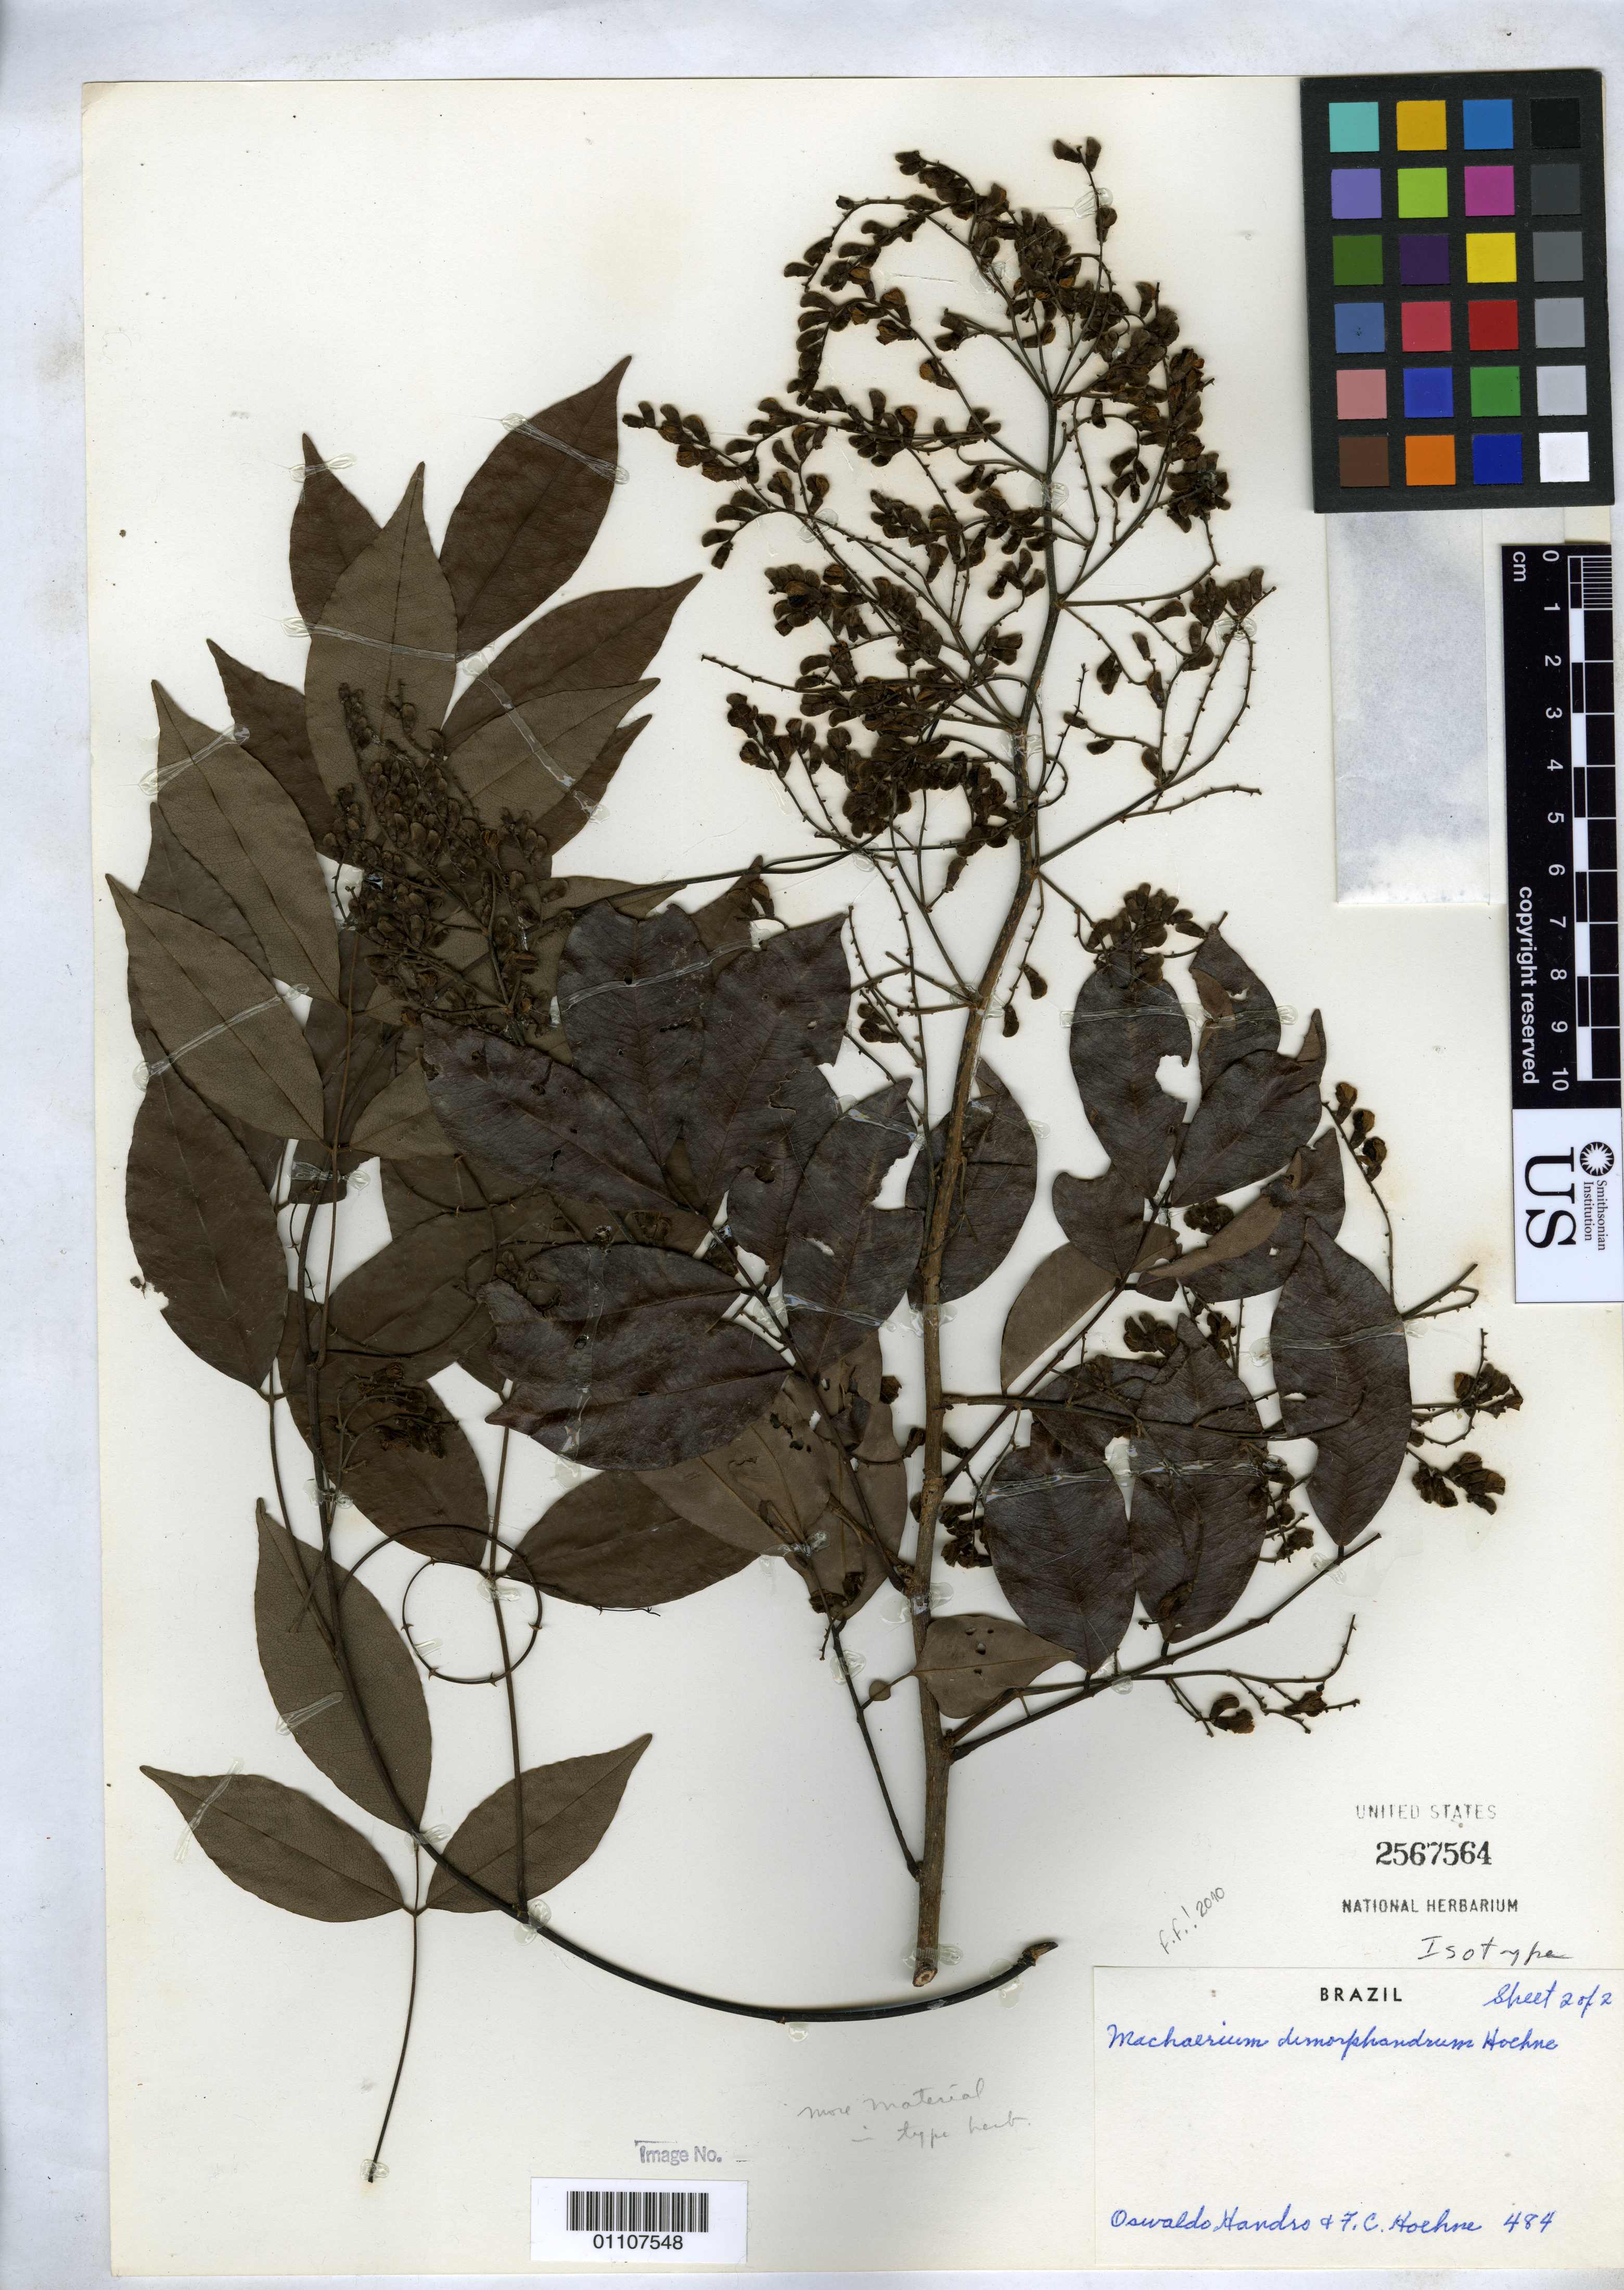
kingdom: Plantae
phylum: Tracheophyta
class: Magnoliopsida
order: Fabales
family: Fabaceae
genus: Machaerium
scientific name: Machaerium dimorphandrum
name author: Hoehne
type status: Isotype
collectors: O. Handro & F. C. Hoehne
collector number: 484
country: Brazil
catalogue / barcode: US 2567564